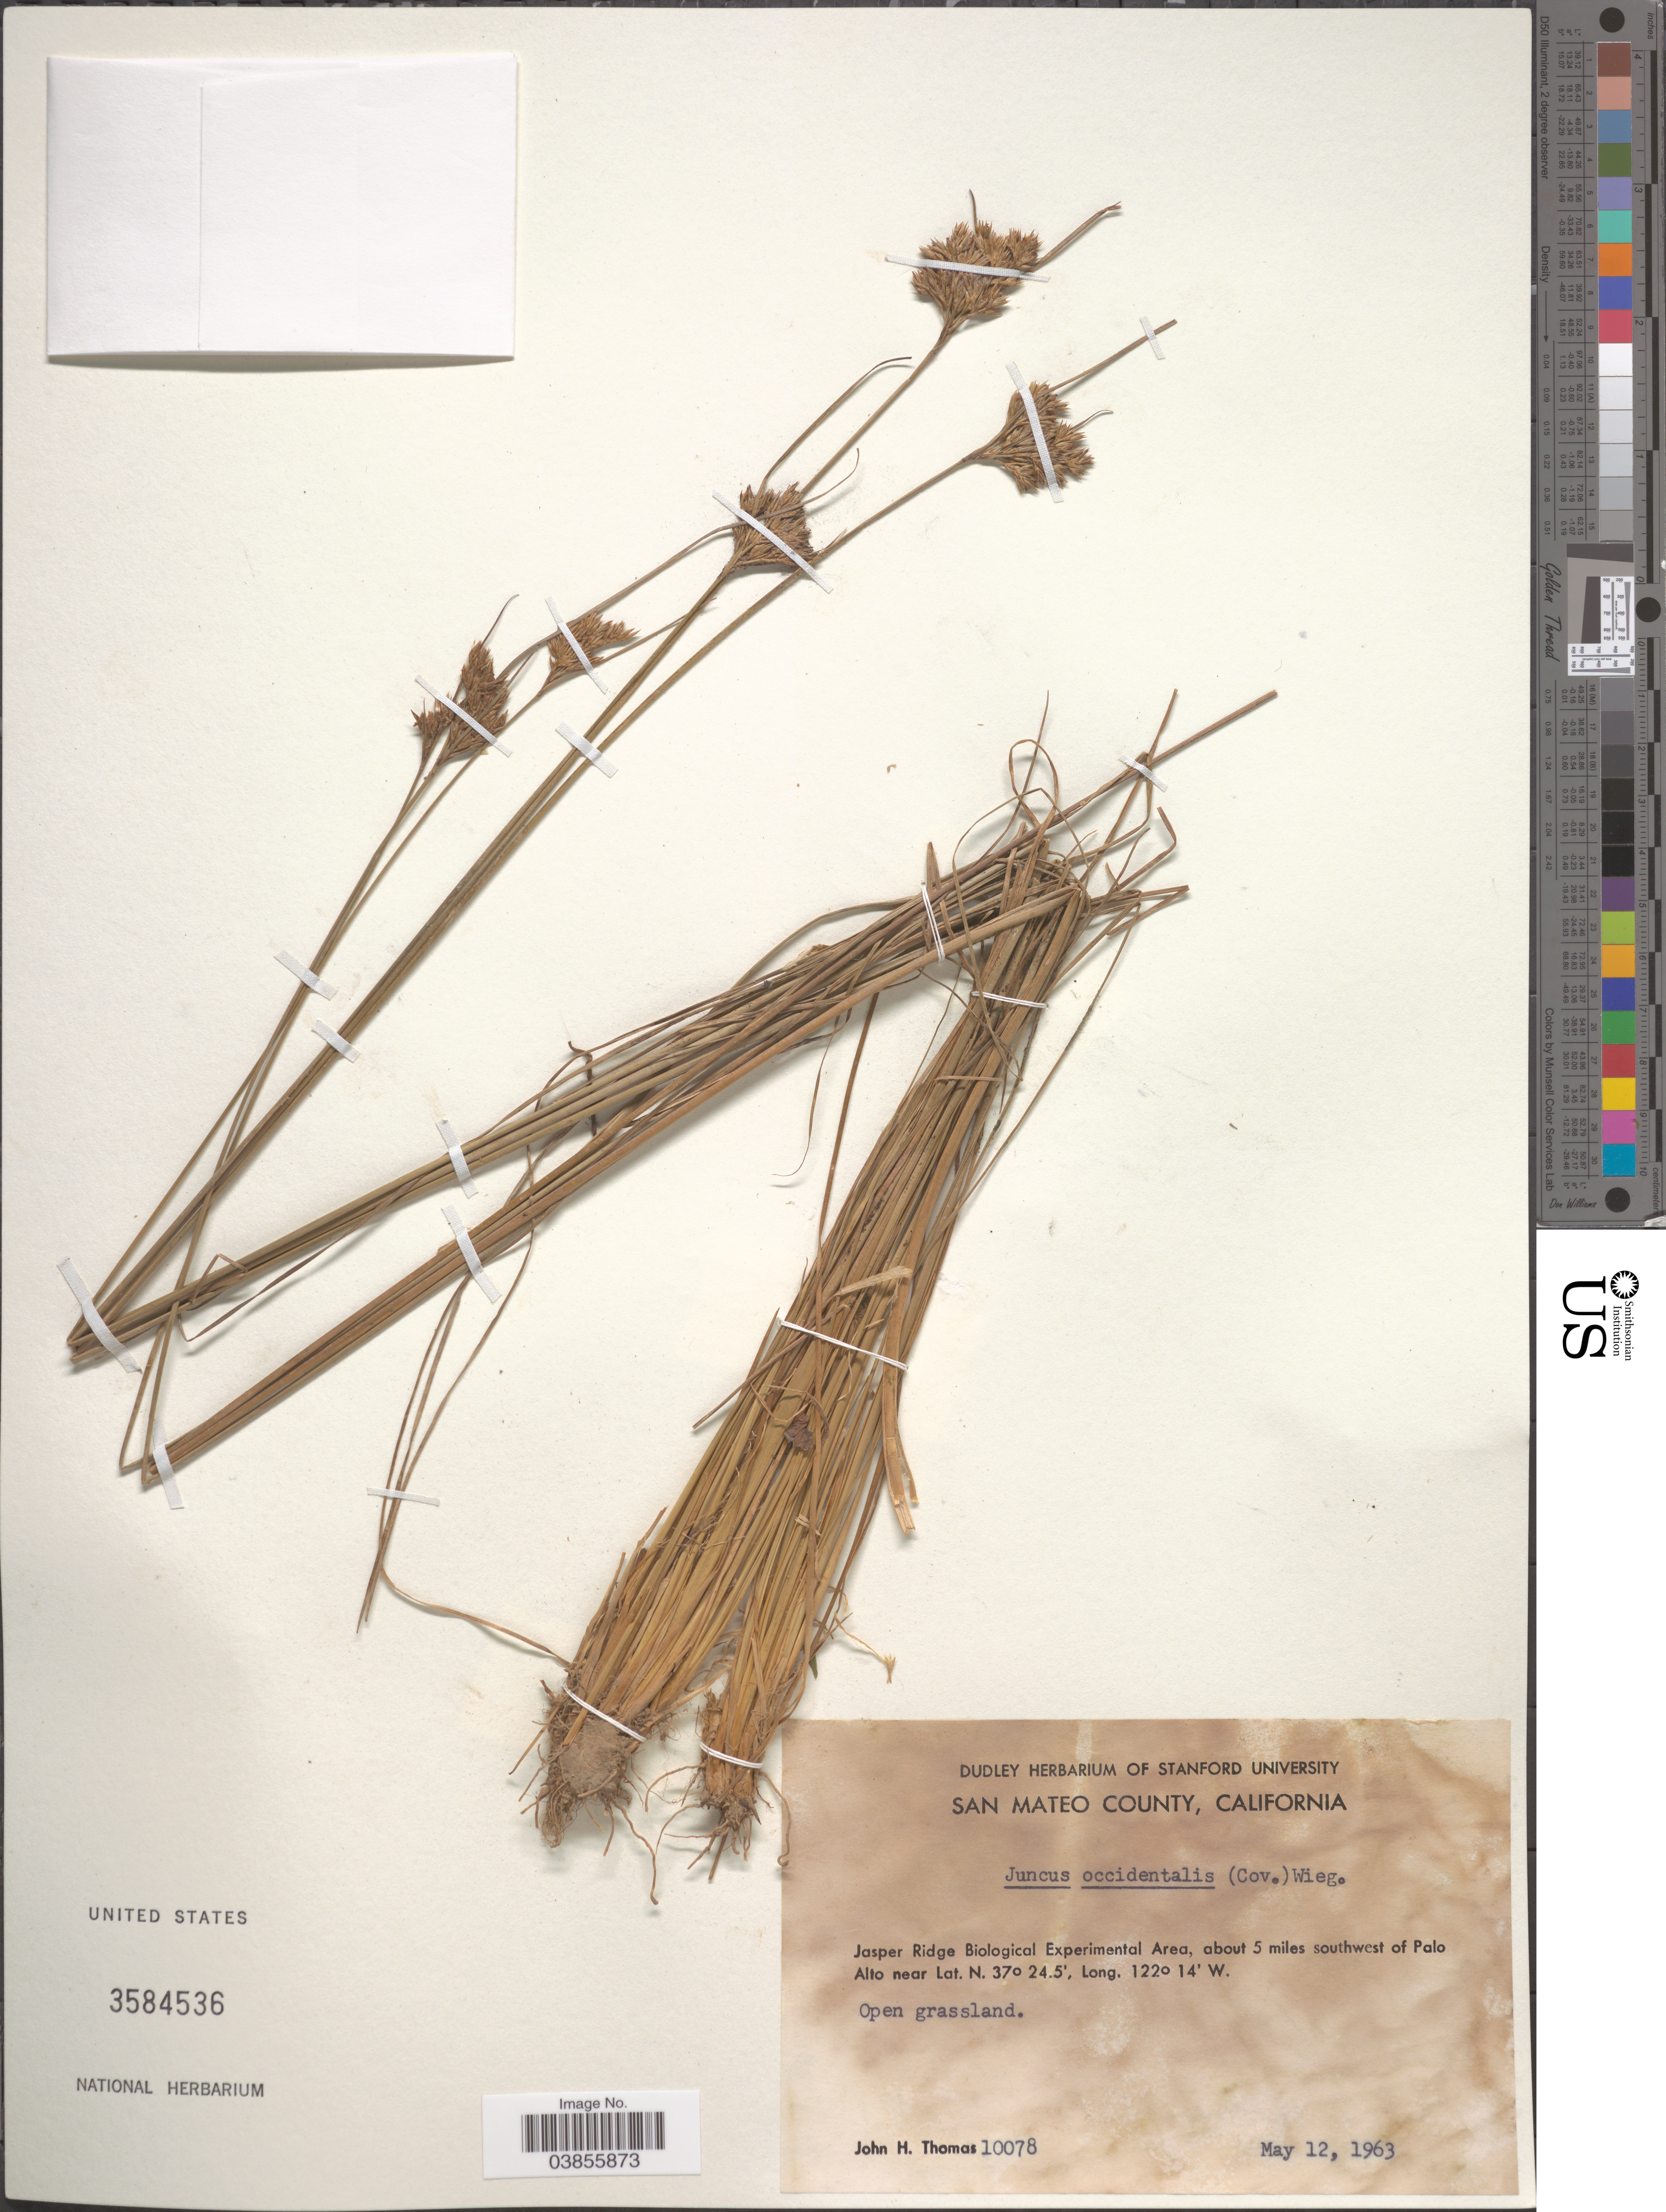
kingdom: Plantae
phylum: Tracheophyta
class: Liliopsida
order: Poales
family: Juncaceae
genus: Juncus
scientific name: Juncus occidentalis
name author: (Coville) Wiegand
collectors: J. H. Thomas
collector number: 10078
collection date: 1963-05-12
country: United States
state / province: California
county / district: San Mateo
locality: San Mateo County. Jasper Ridge Biological Experimental Area, about 5 miles southwest of Palo Alto.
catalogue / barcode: US 3584536